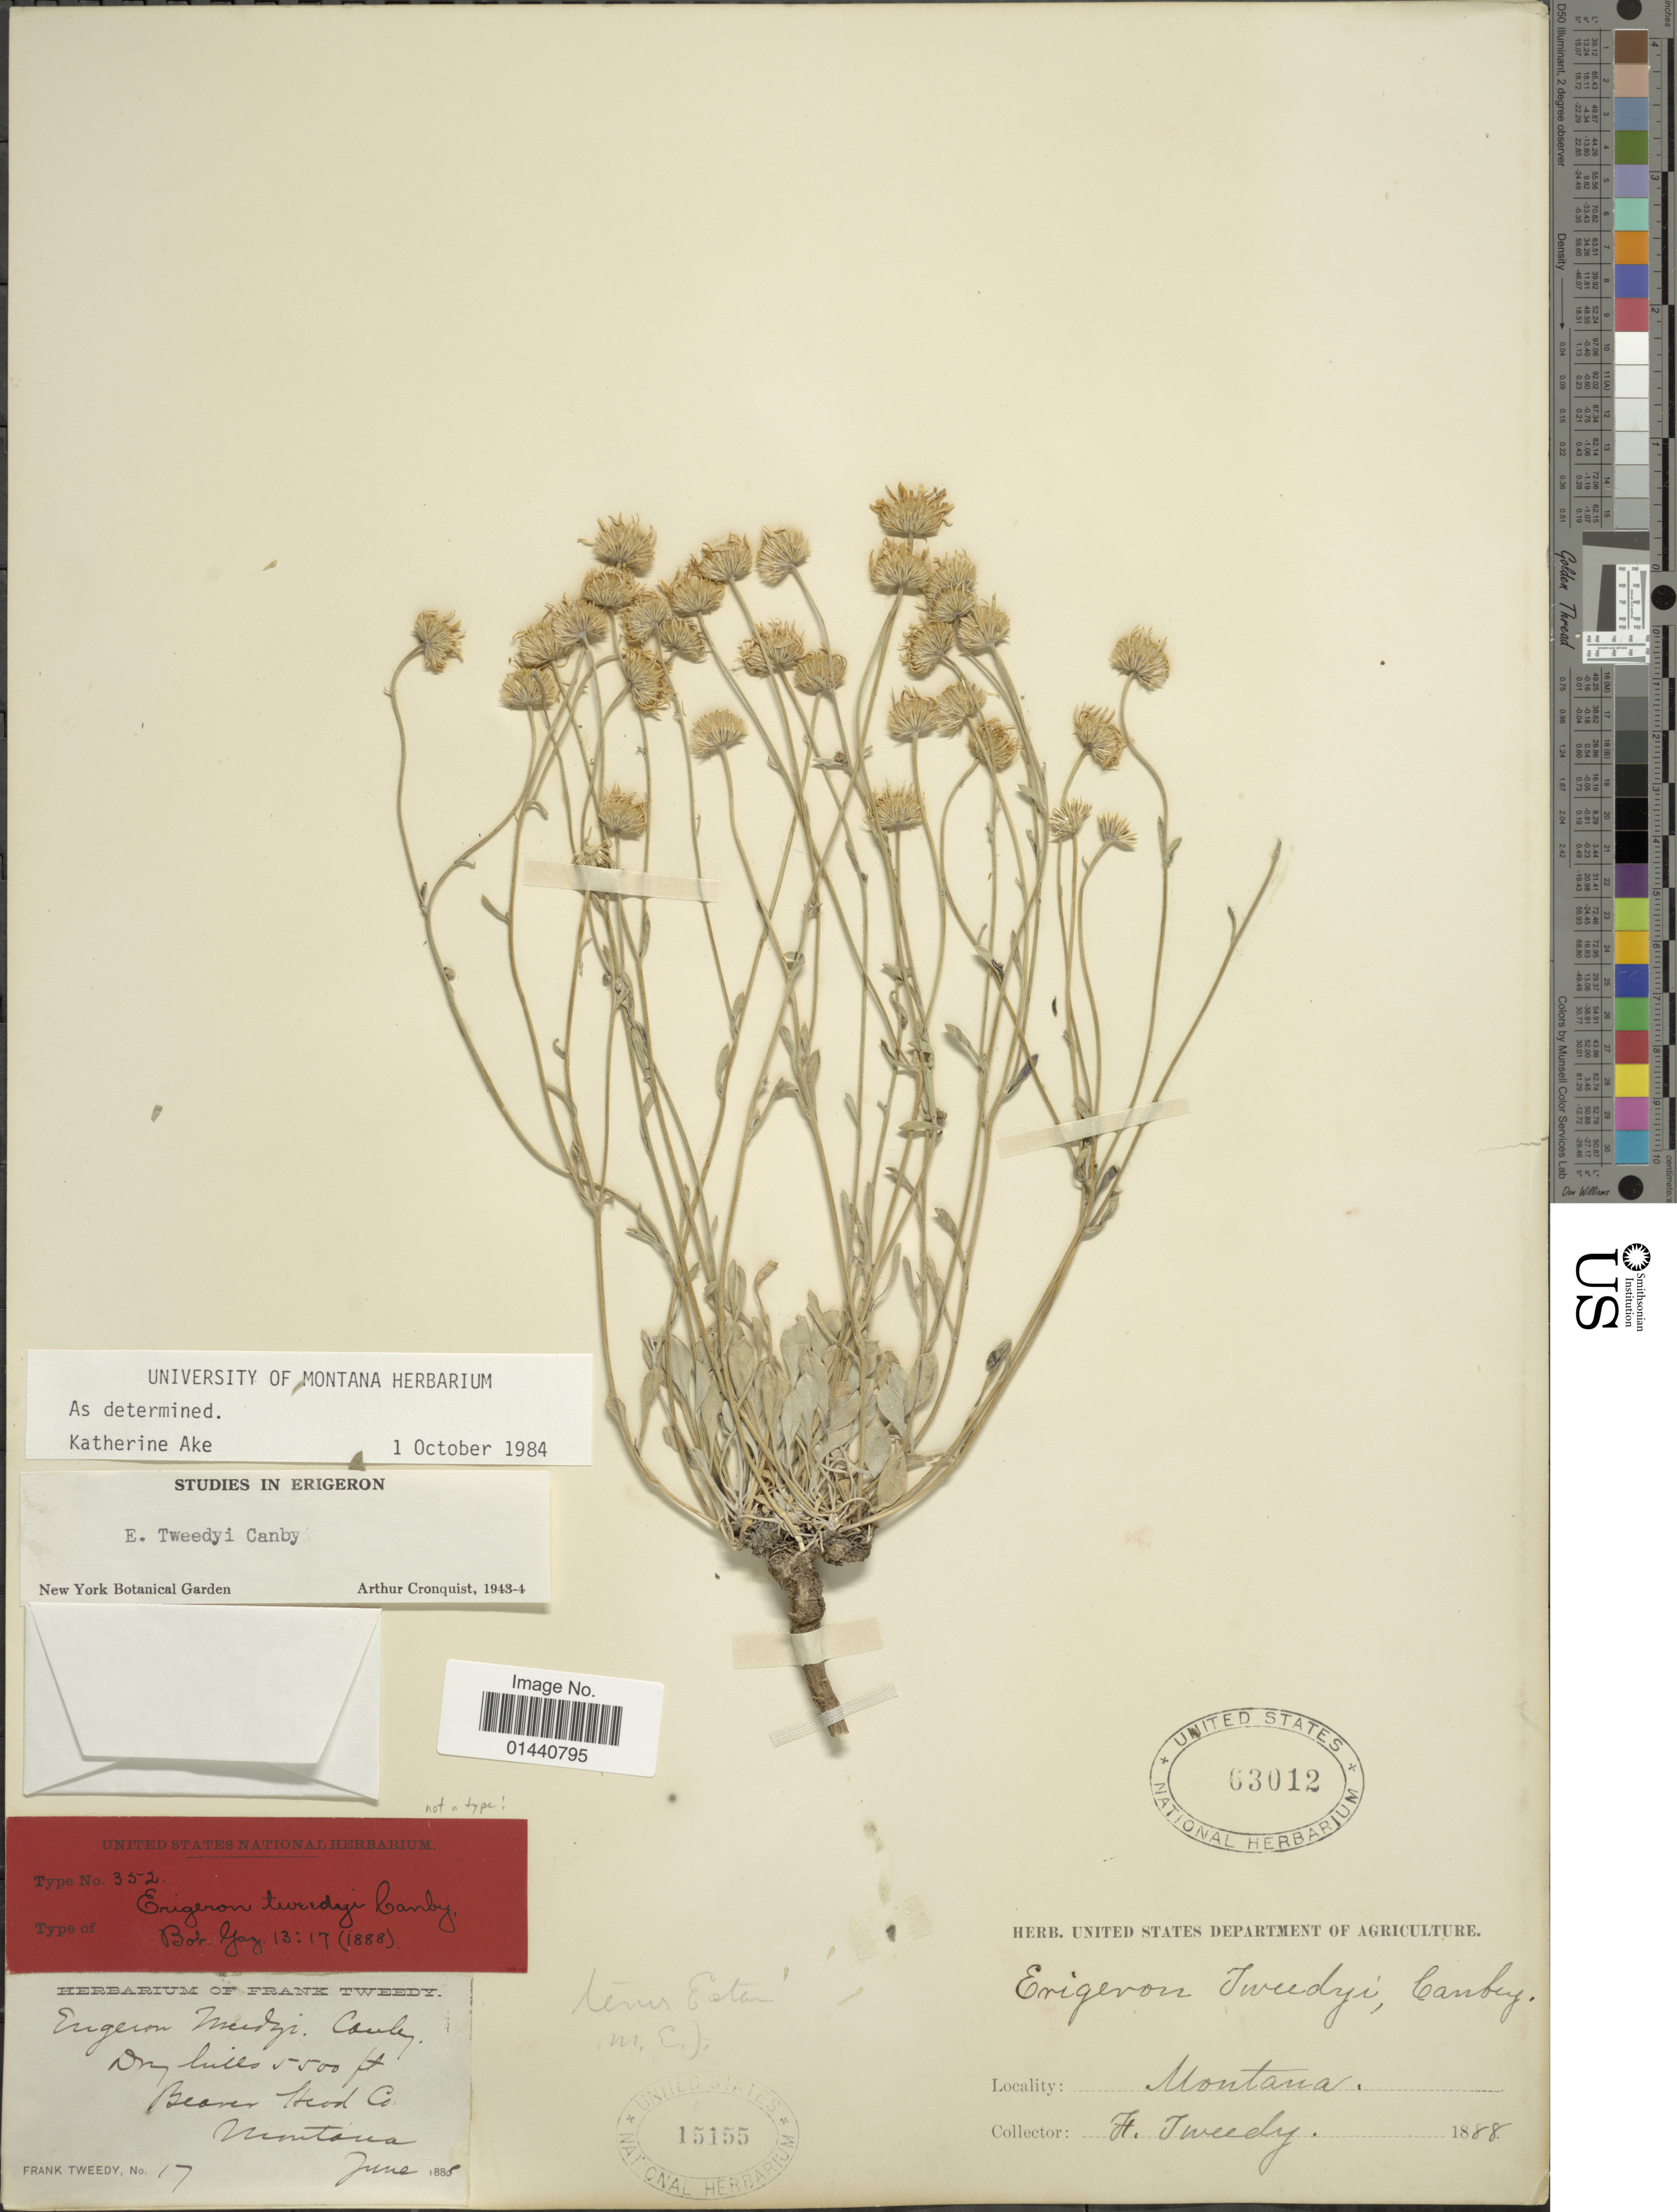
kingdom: Plantae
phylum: Tracheophyta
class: Magnoliopsida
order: Asterales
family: Asteraceae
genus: Erigeron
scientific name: Erigeron tweediei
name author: Hook. & Arn.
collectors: F. Tweedy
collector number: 17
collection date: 1888-06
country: United States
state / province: Montana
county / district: Beaverhead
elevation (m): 1676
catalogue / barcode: US 63012